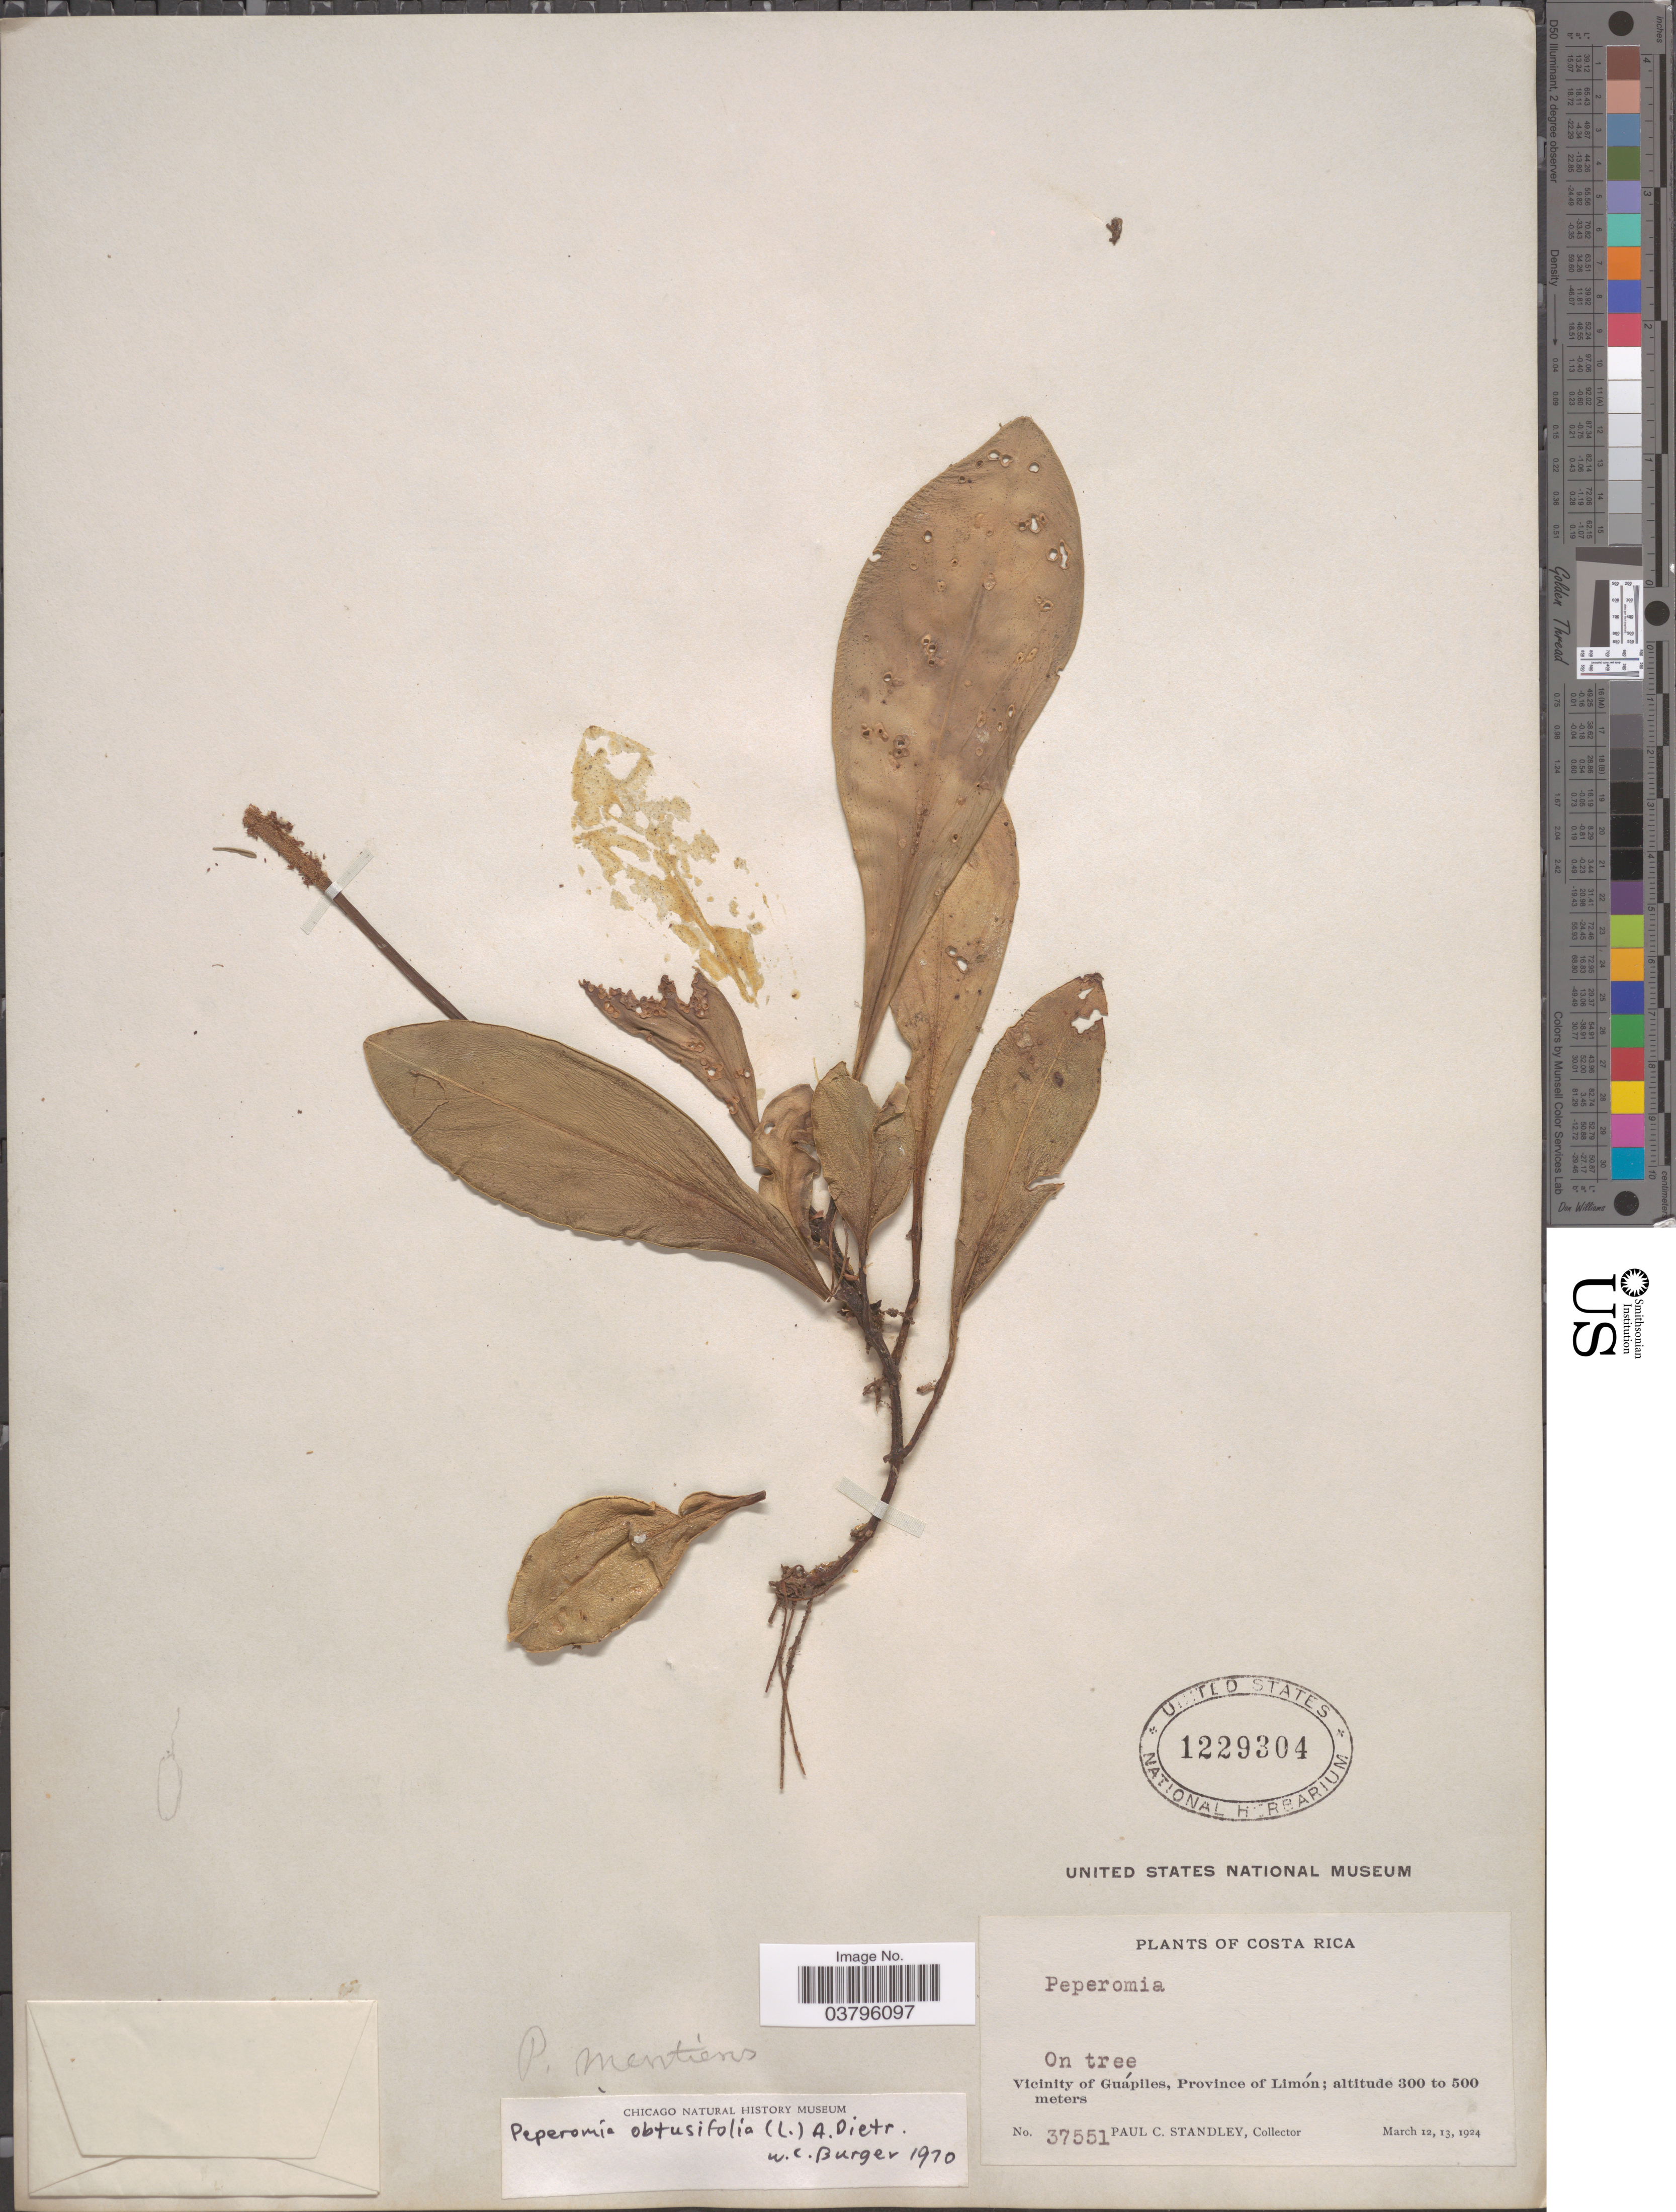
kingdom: Plantae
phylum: Tracheophyta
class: Magnoliopsida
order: Piperales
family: Piperaceae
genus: Peperomia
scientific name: Peperomia obtusifolia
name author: (L.) A. Dietr.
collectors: P. C. Standley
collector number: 37551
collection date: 1924-03-12/1924-03-13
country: Costa Rica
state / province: Limón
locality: Vicinity of Guápiles.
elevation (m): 300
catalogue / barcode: US 1229304